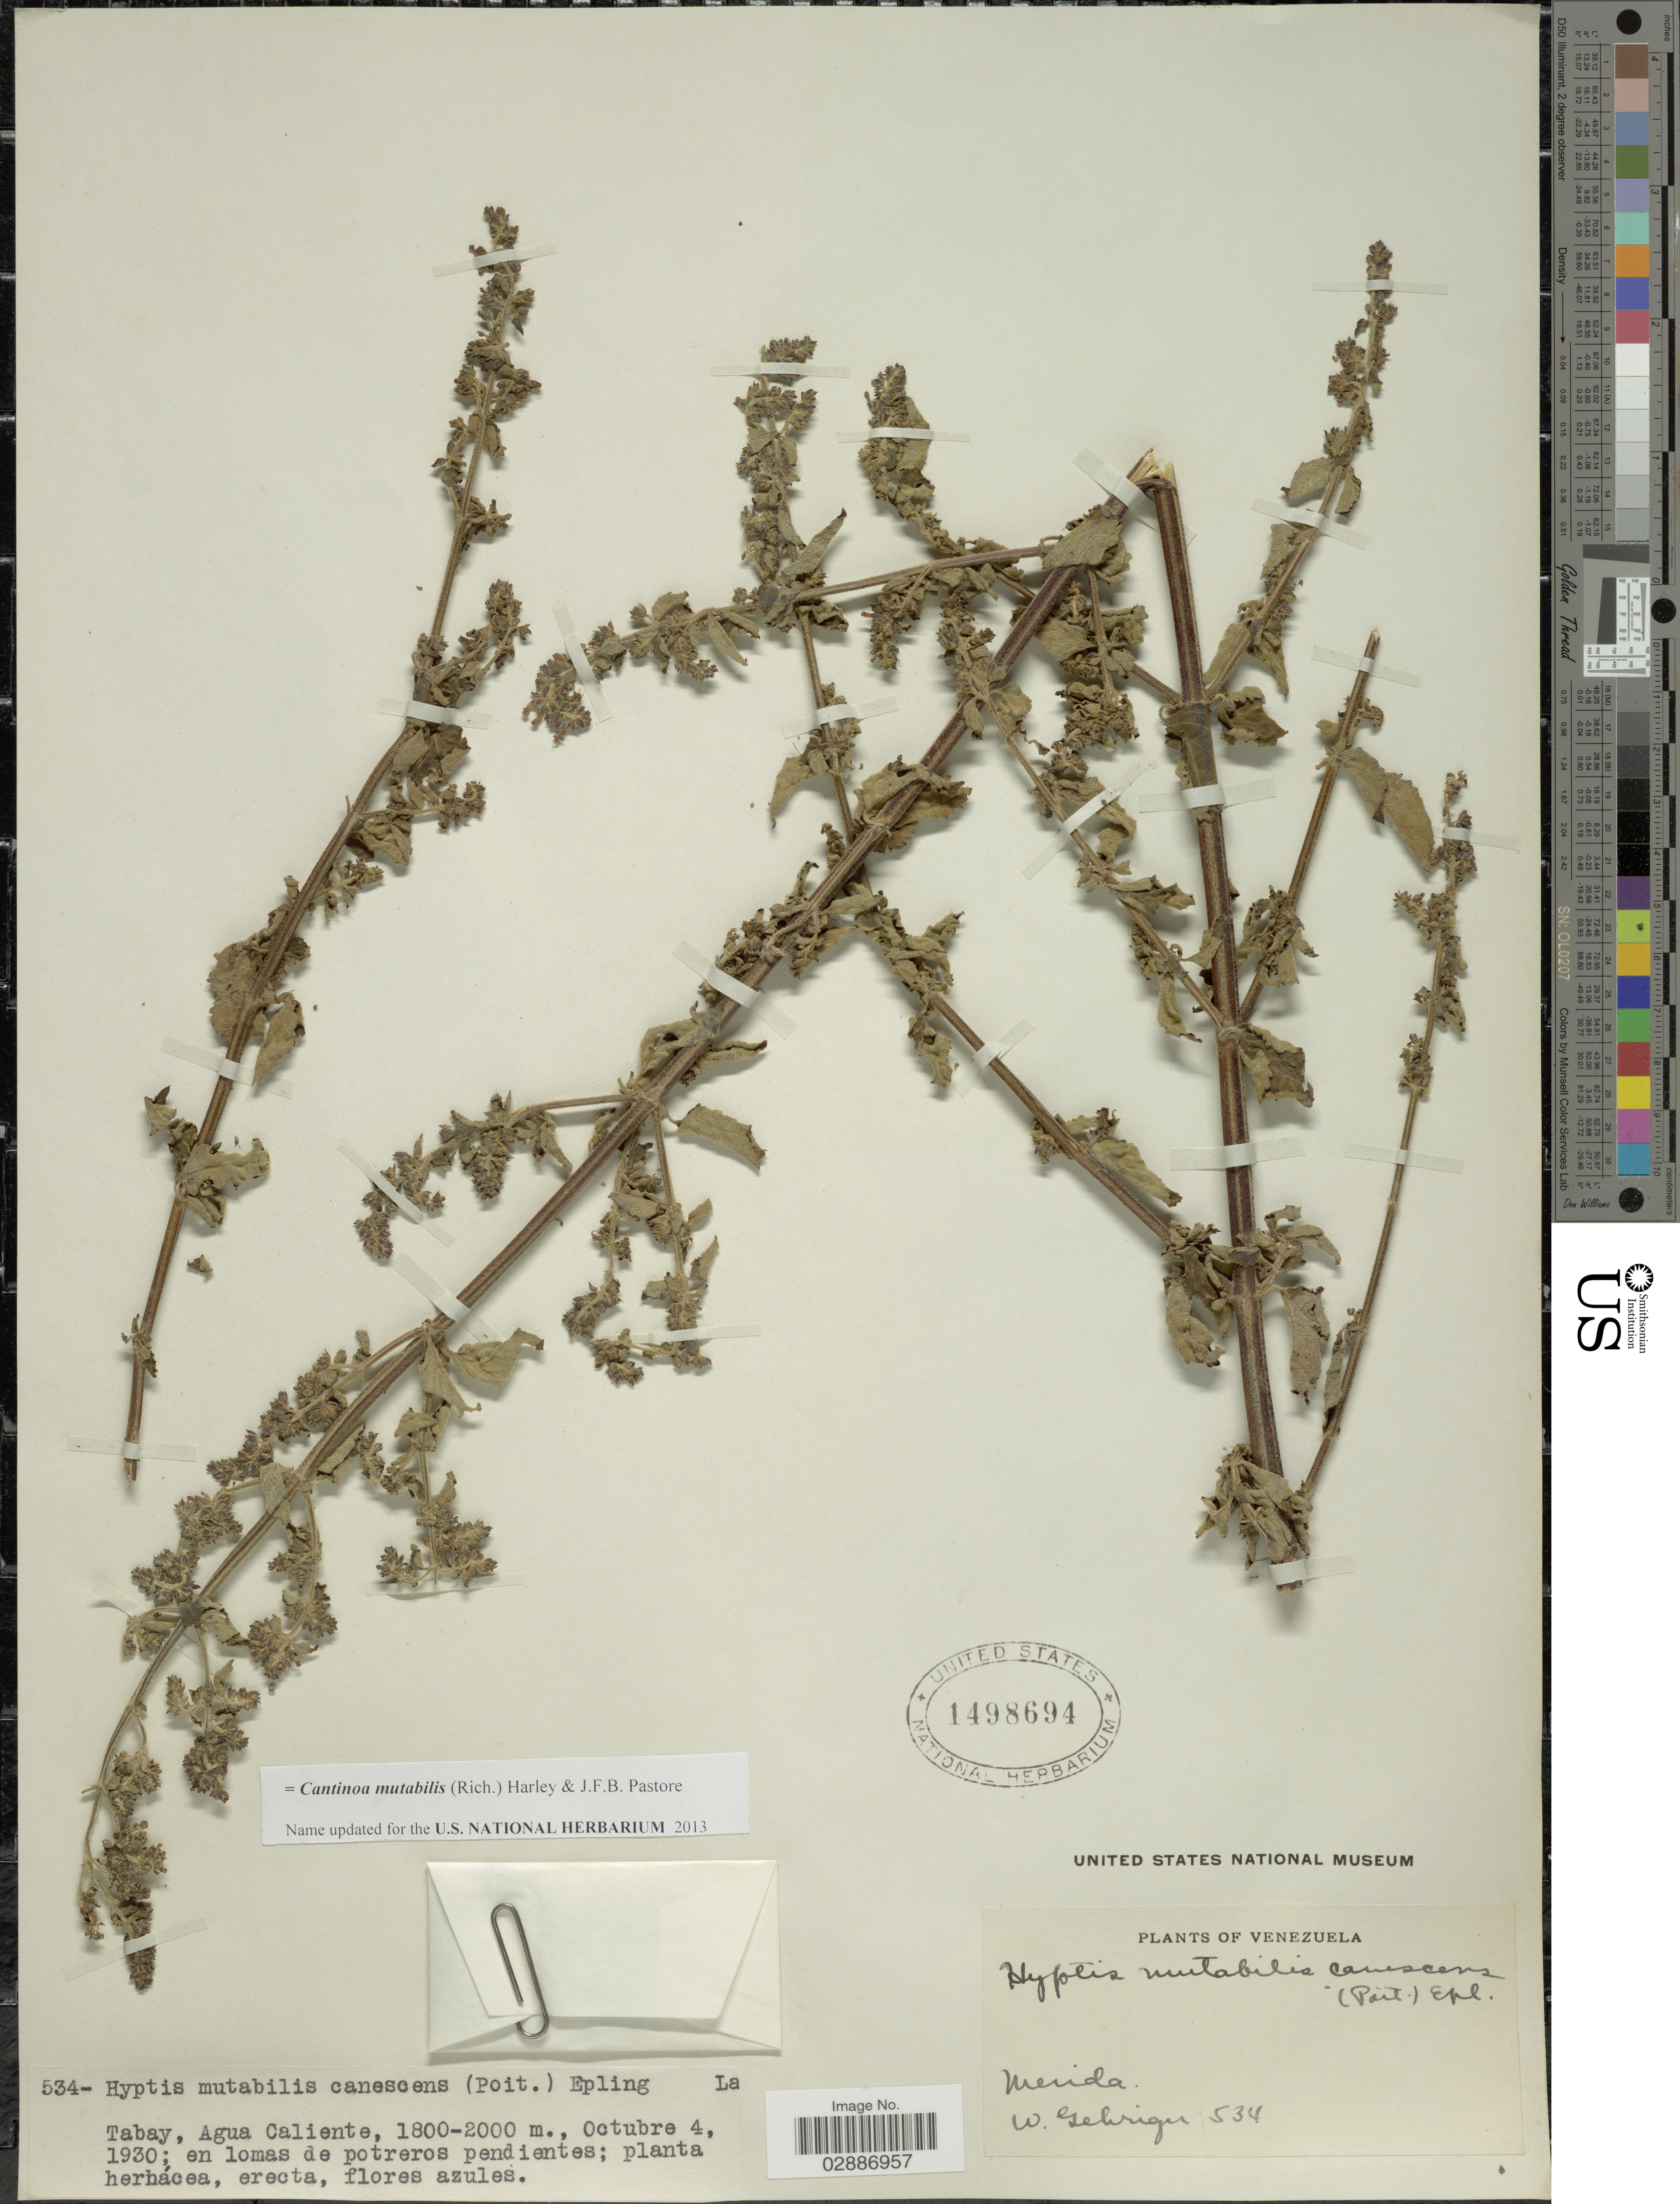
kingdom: Plantae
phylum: Tracheophyta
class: Magnoliopsida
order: Lamiales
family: Lamiaceae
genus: Cantinoa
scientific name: Cantinoa mutabilis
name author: (Epling) Harley & J.F.B. Pastore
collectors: W. Gehriger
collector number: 534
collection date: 1930-10-04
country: Venezuela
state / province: Mérida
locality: Tabay, Agua Caliente.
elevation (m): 1800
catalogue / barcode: US 1498694